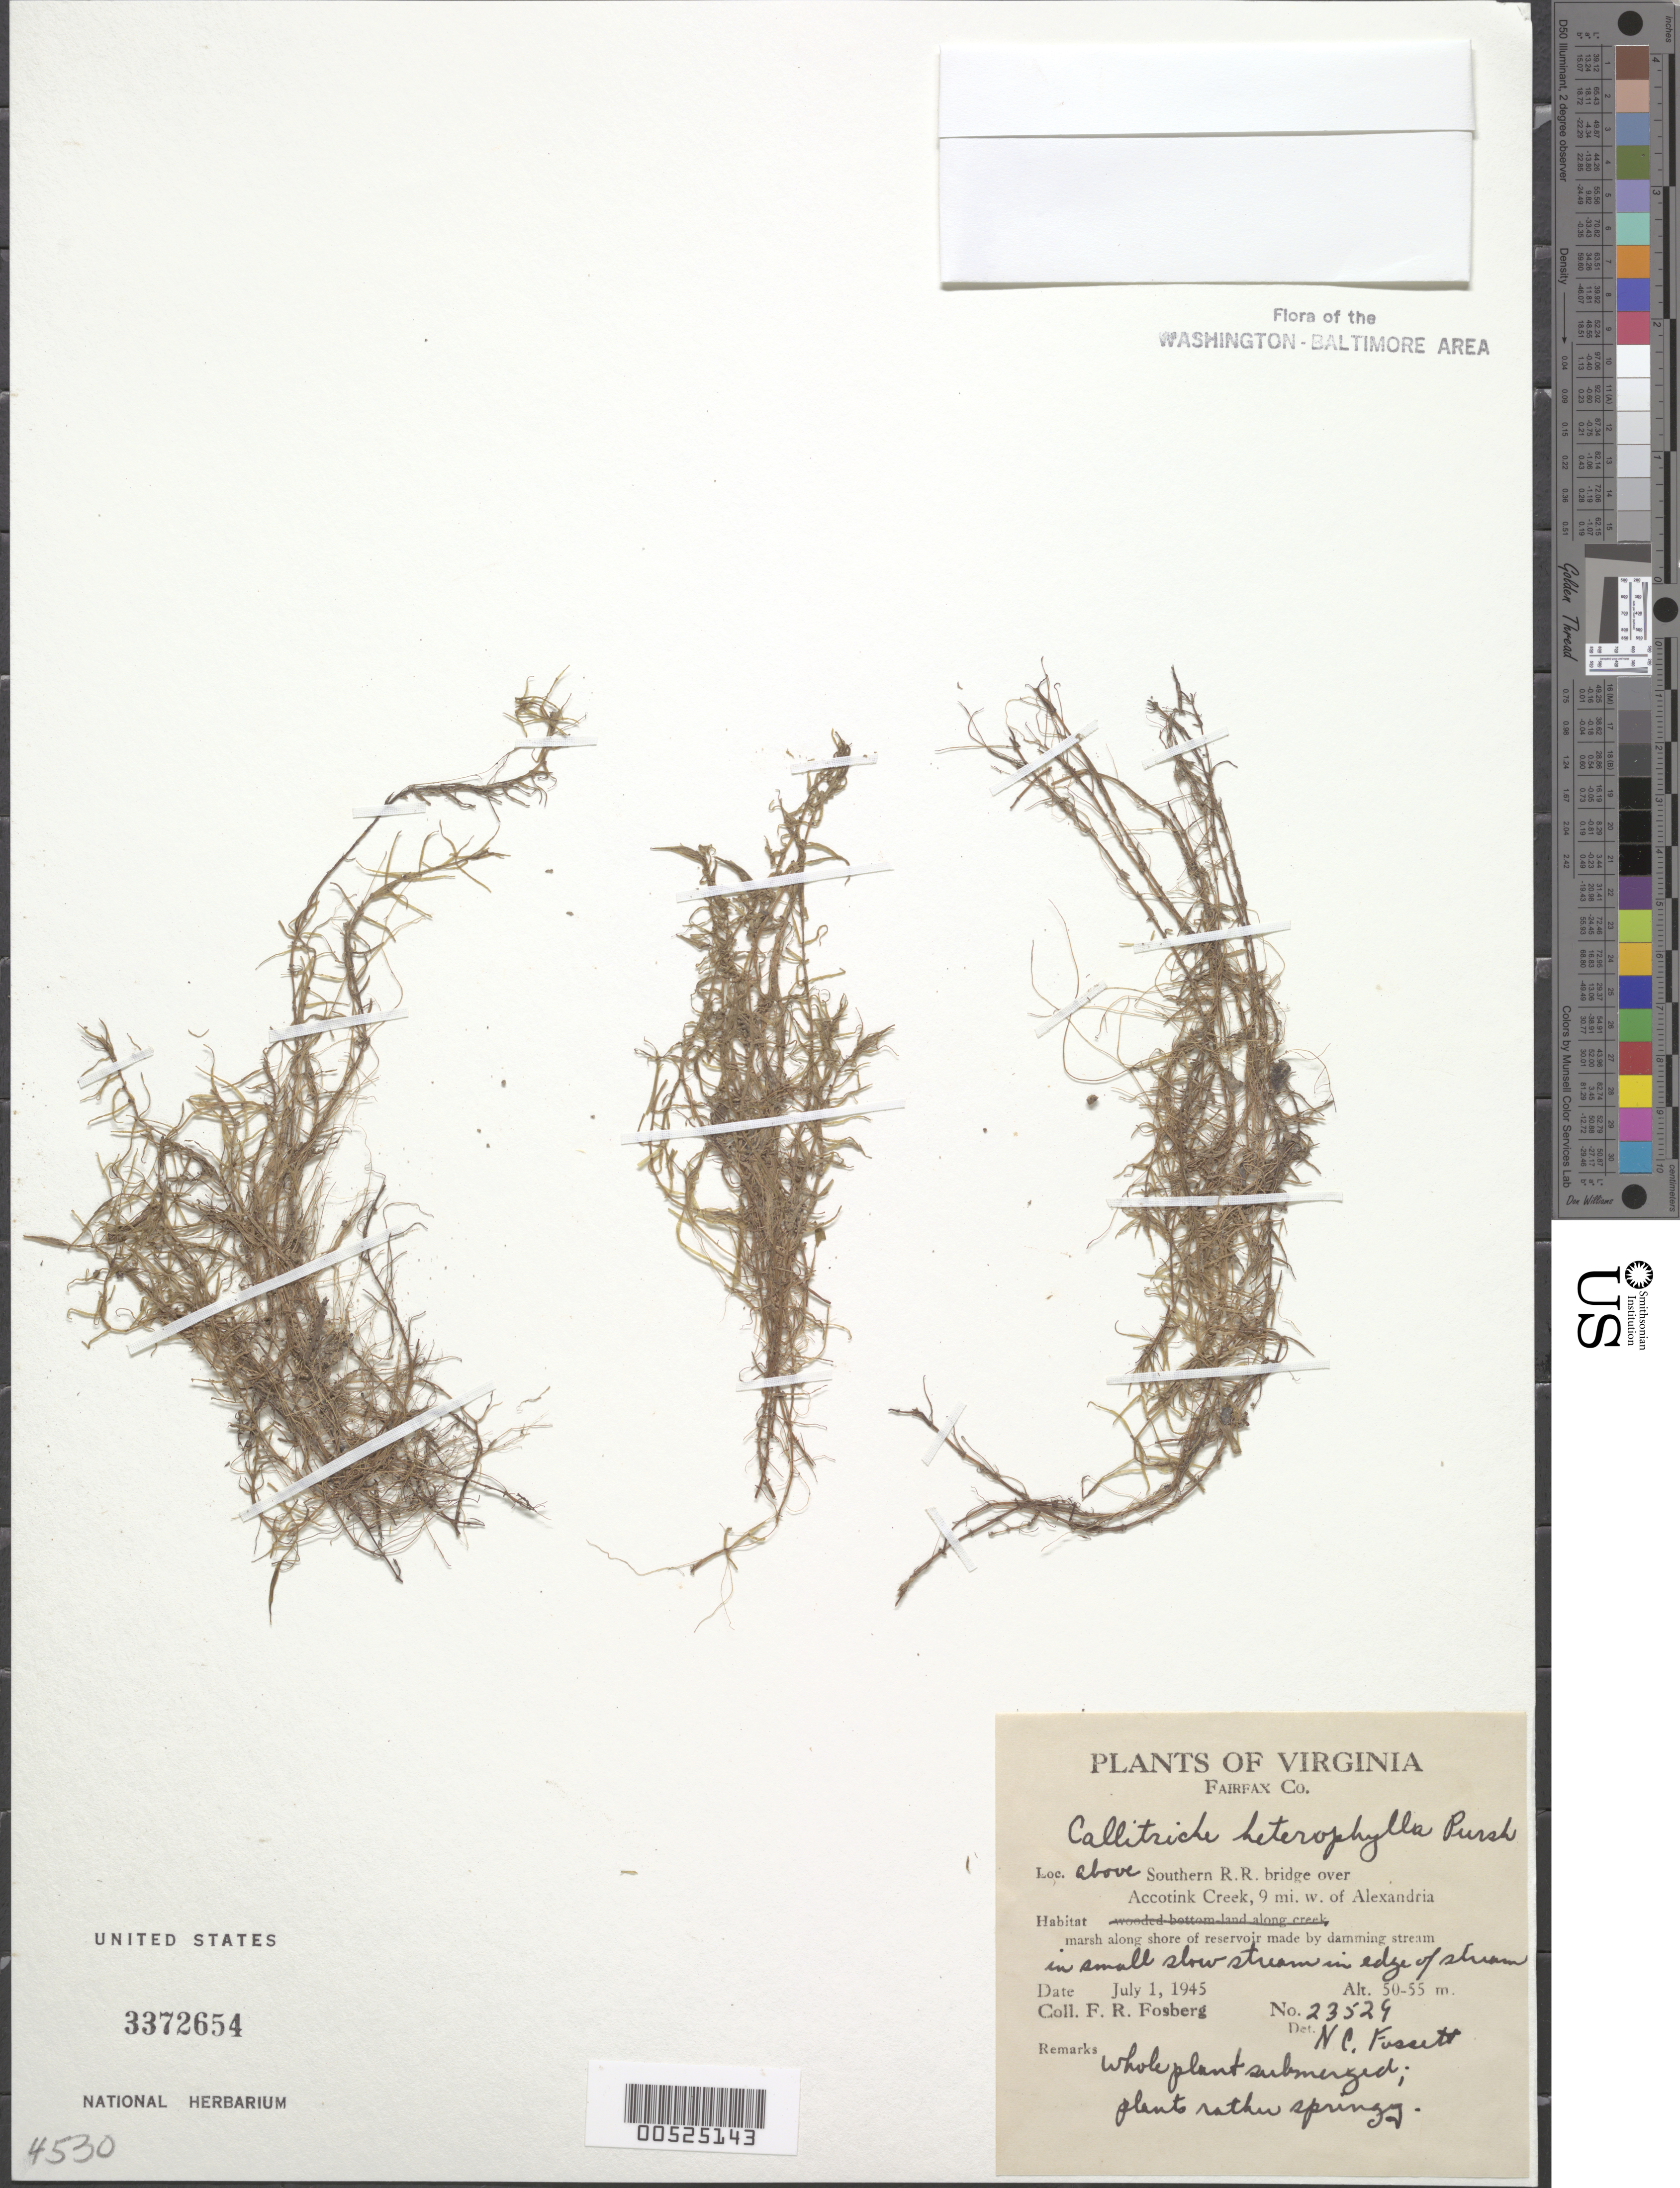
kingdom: Plantae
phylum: Tracheophyta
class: Magnoliopsida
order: Lamiales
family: Plantaginaceae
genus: Callitriche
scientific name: Callitriche heterophylla Pursh emend. Darby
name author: Pursh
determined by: Fassett, N. C.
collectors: F. R. Fosberg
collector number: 23529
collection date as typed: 01 Jul 1945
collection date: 1945-07-01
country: United States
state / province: Virginia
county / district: Fairfax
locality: Above Southern R.R. Bridge over Accotink Creek, 9 mi. W of Alexandria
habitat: Marsh along shore of reservoir made by damming stream,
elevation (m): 50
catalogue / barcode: US 3372654